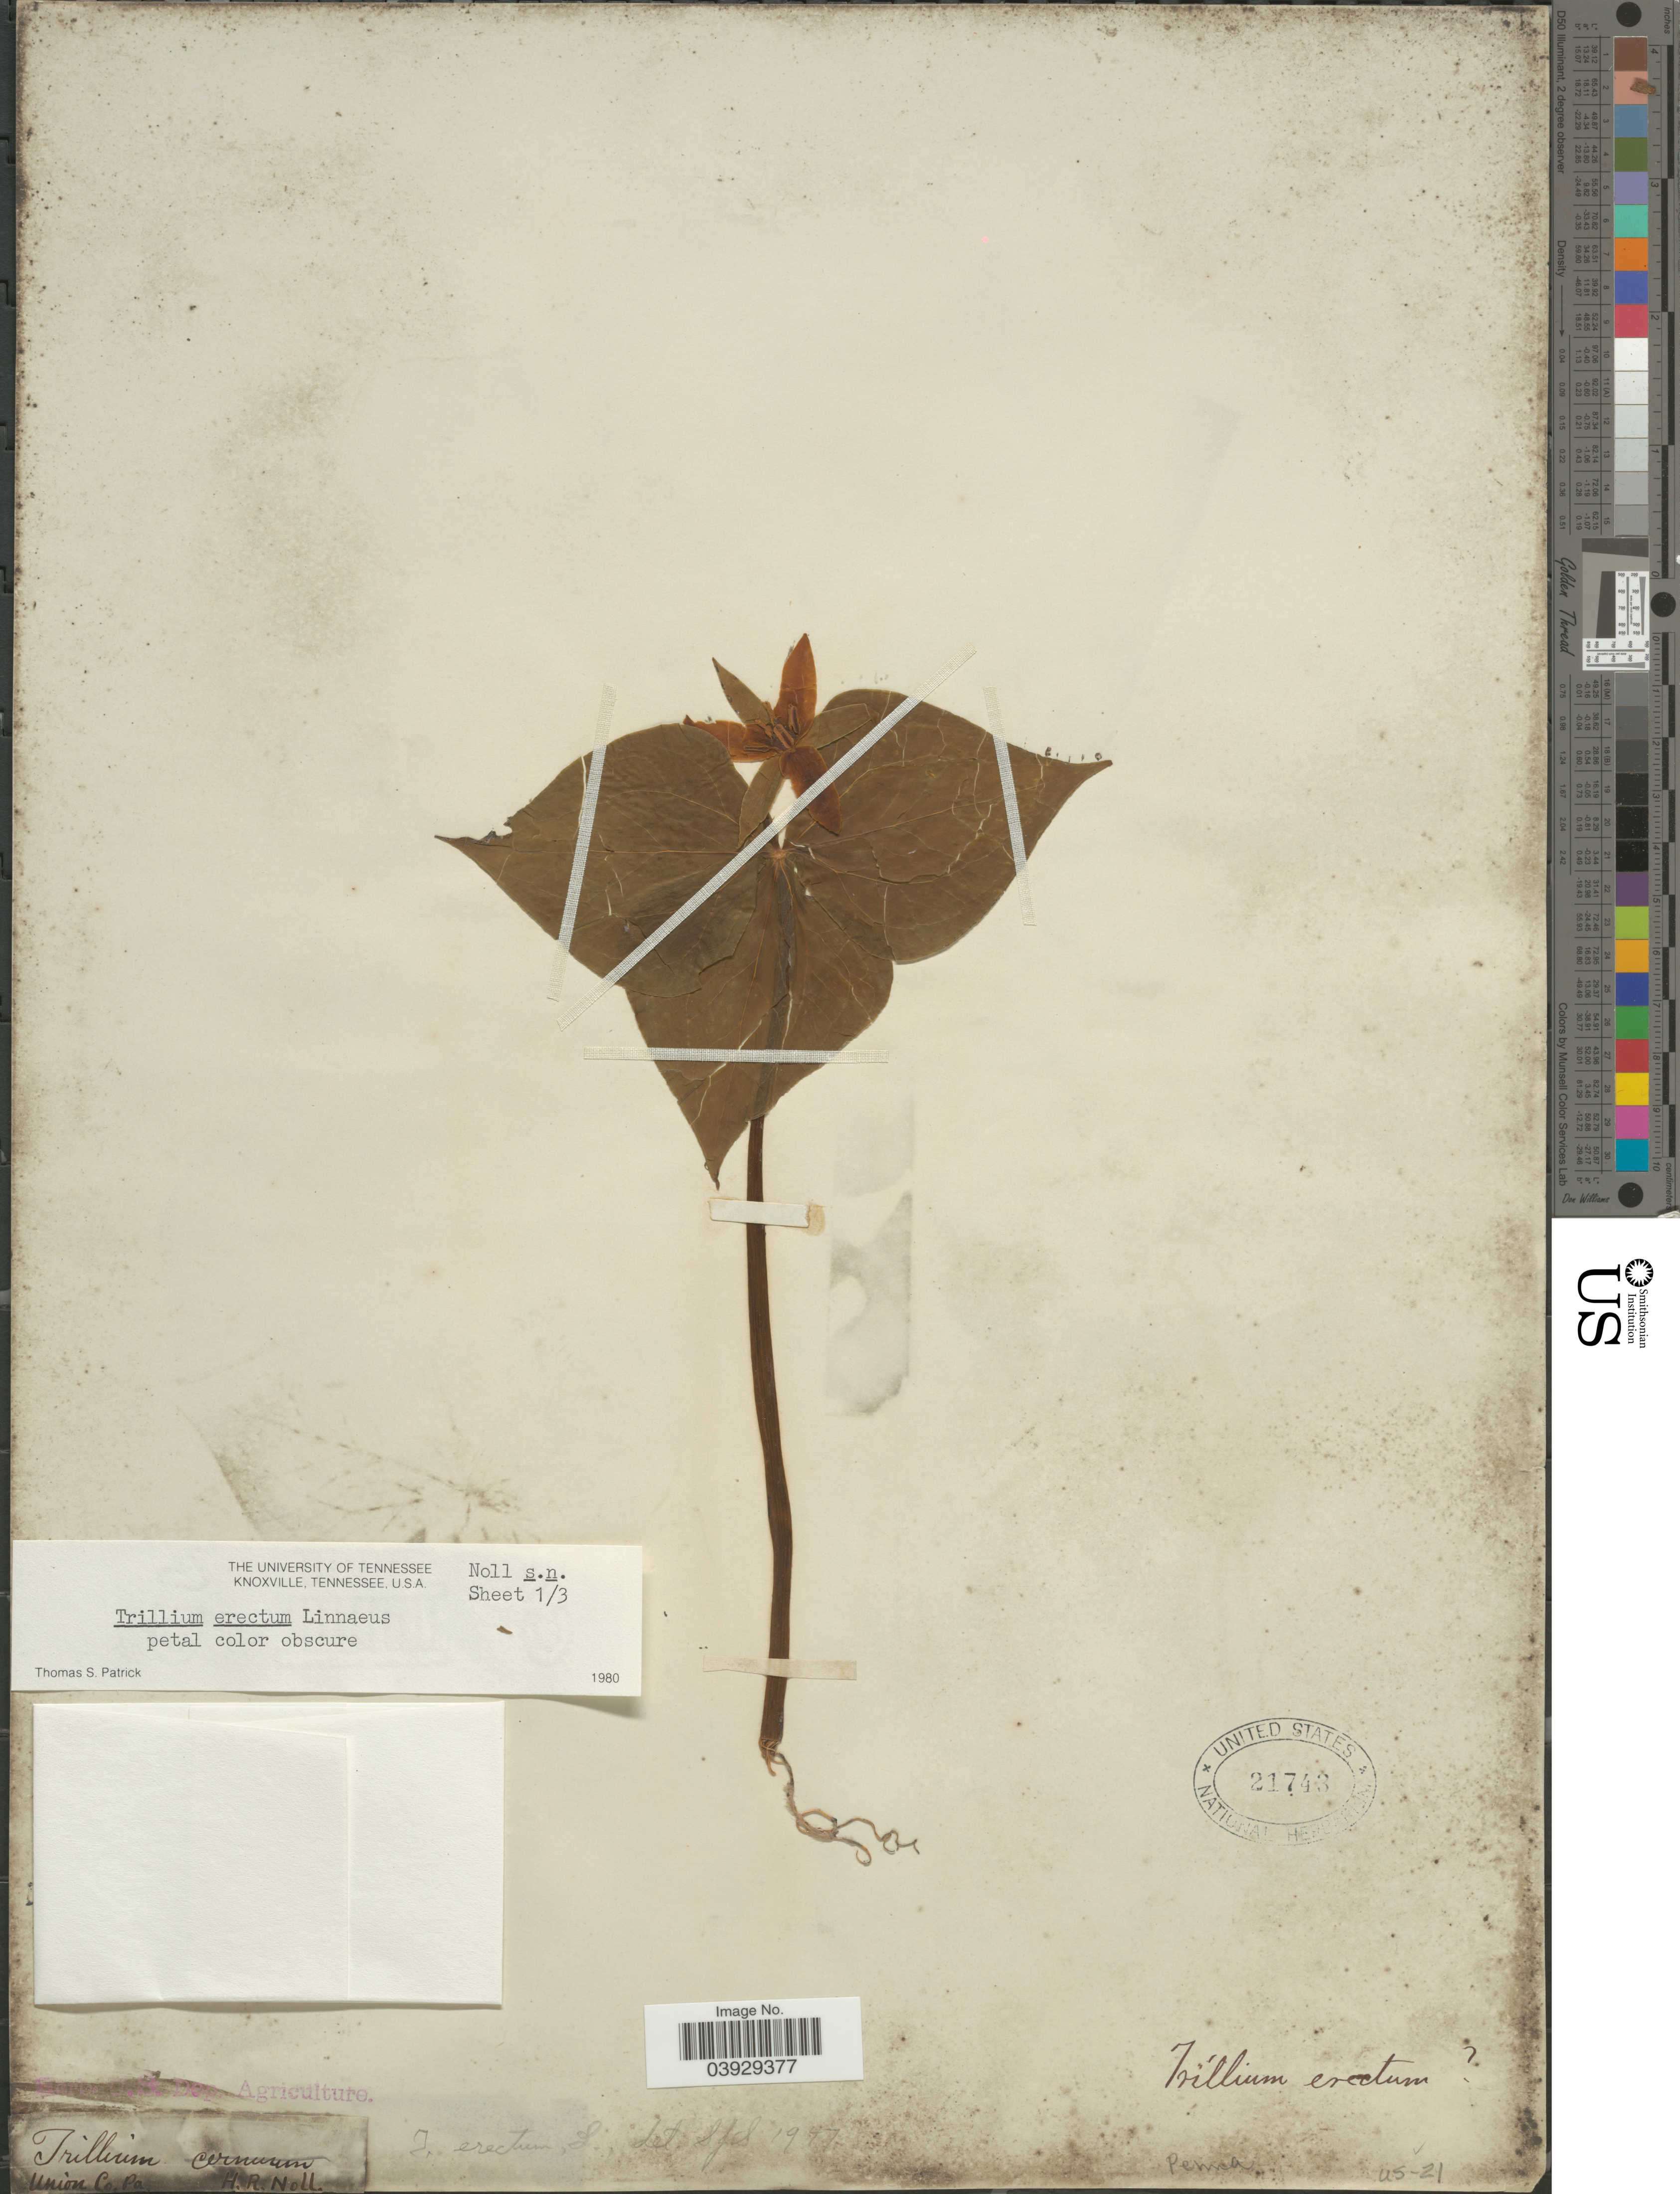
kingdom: Plantae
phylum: Tracheophyta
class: Liliopsida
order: Liliales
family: Melanthiaceae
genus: Trillium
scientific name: Trillium erectum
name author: L.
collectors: H. Noll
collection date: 1997-09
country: United States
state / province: Pennsylvania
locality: Union Co.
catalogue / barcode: US 21743